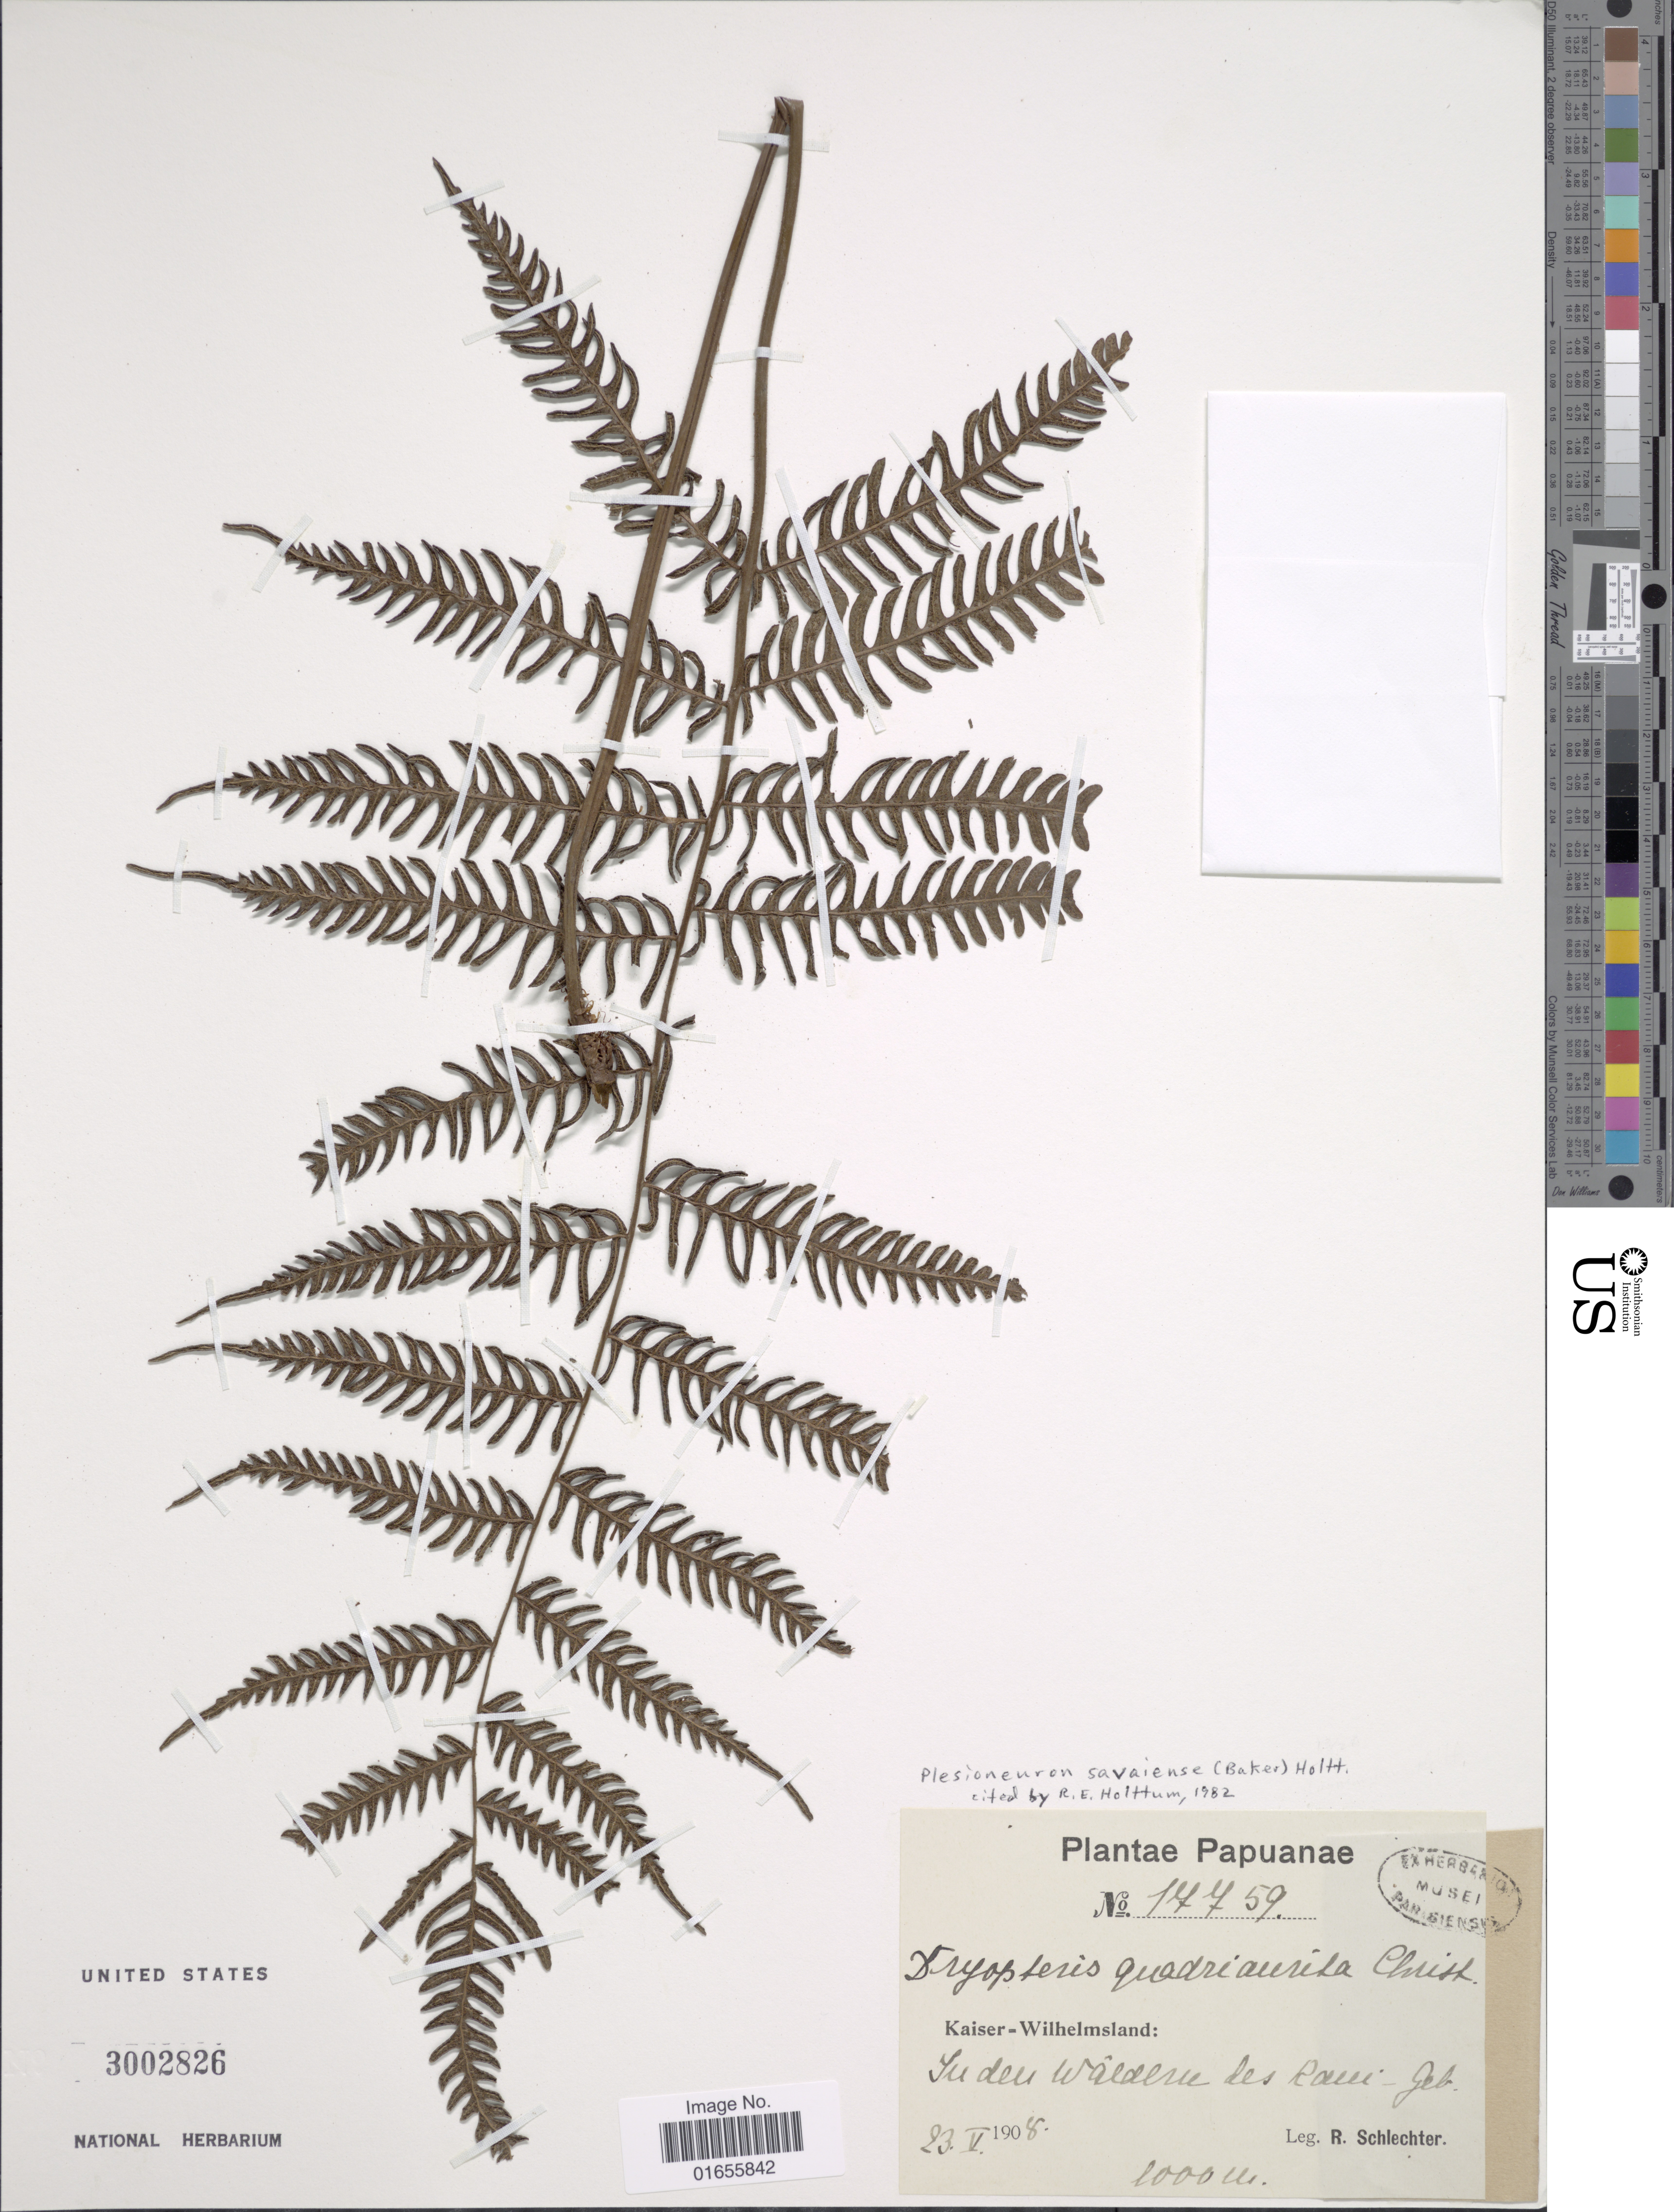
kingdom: Plantae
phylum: Tracheophyta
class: Polypodiopsida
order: Polypodiales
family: Thelypteridaceae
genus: Plesioneuron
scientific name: Plesioneuron savaiense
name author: (Baker) Holttum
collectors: F. R. R. Schlechter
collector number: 17759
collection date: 1908-05-23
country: Papua New Guinea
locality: Kaiser - Wilhelmsland: In den Wäldern des Kani geb.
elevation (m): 1000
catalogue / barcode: US 3002826